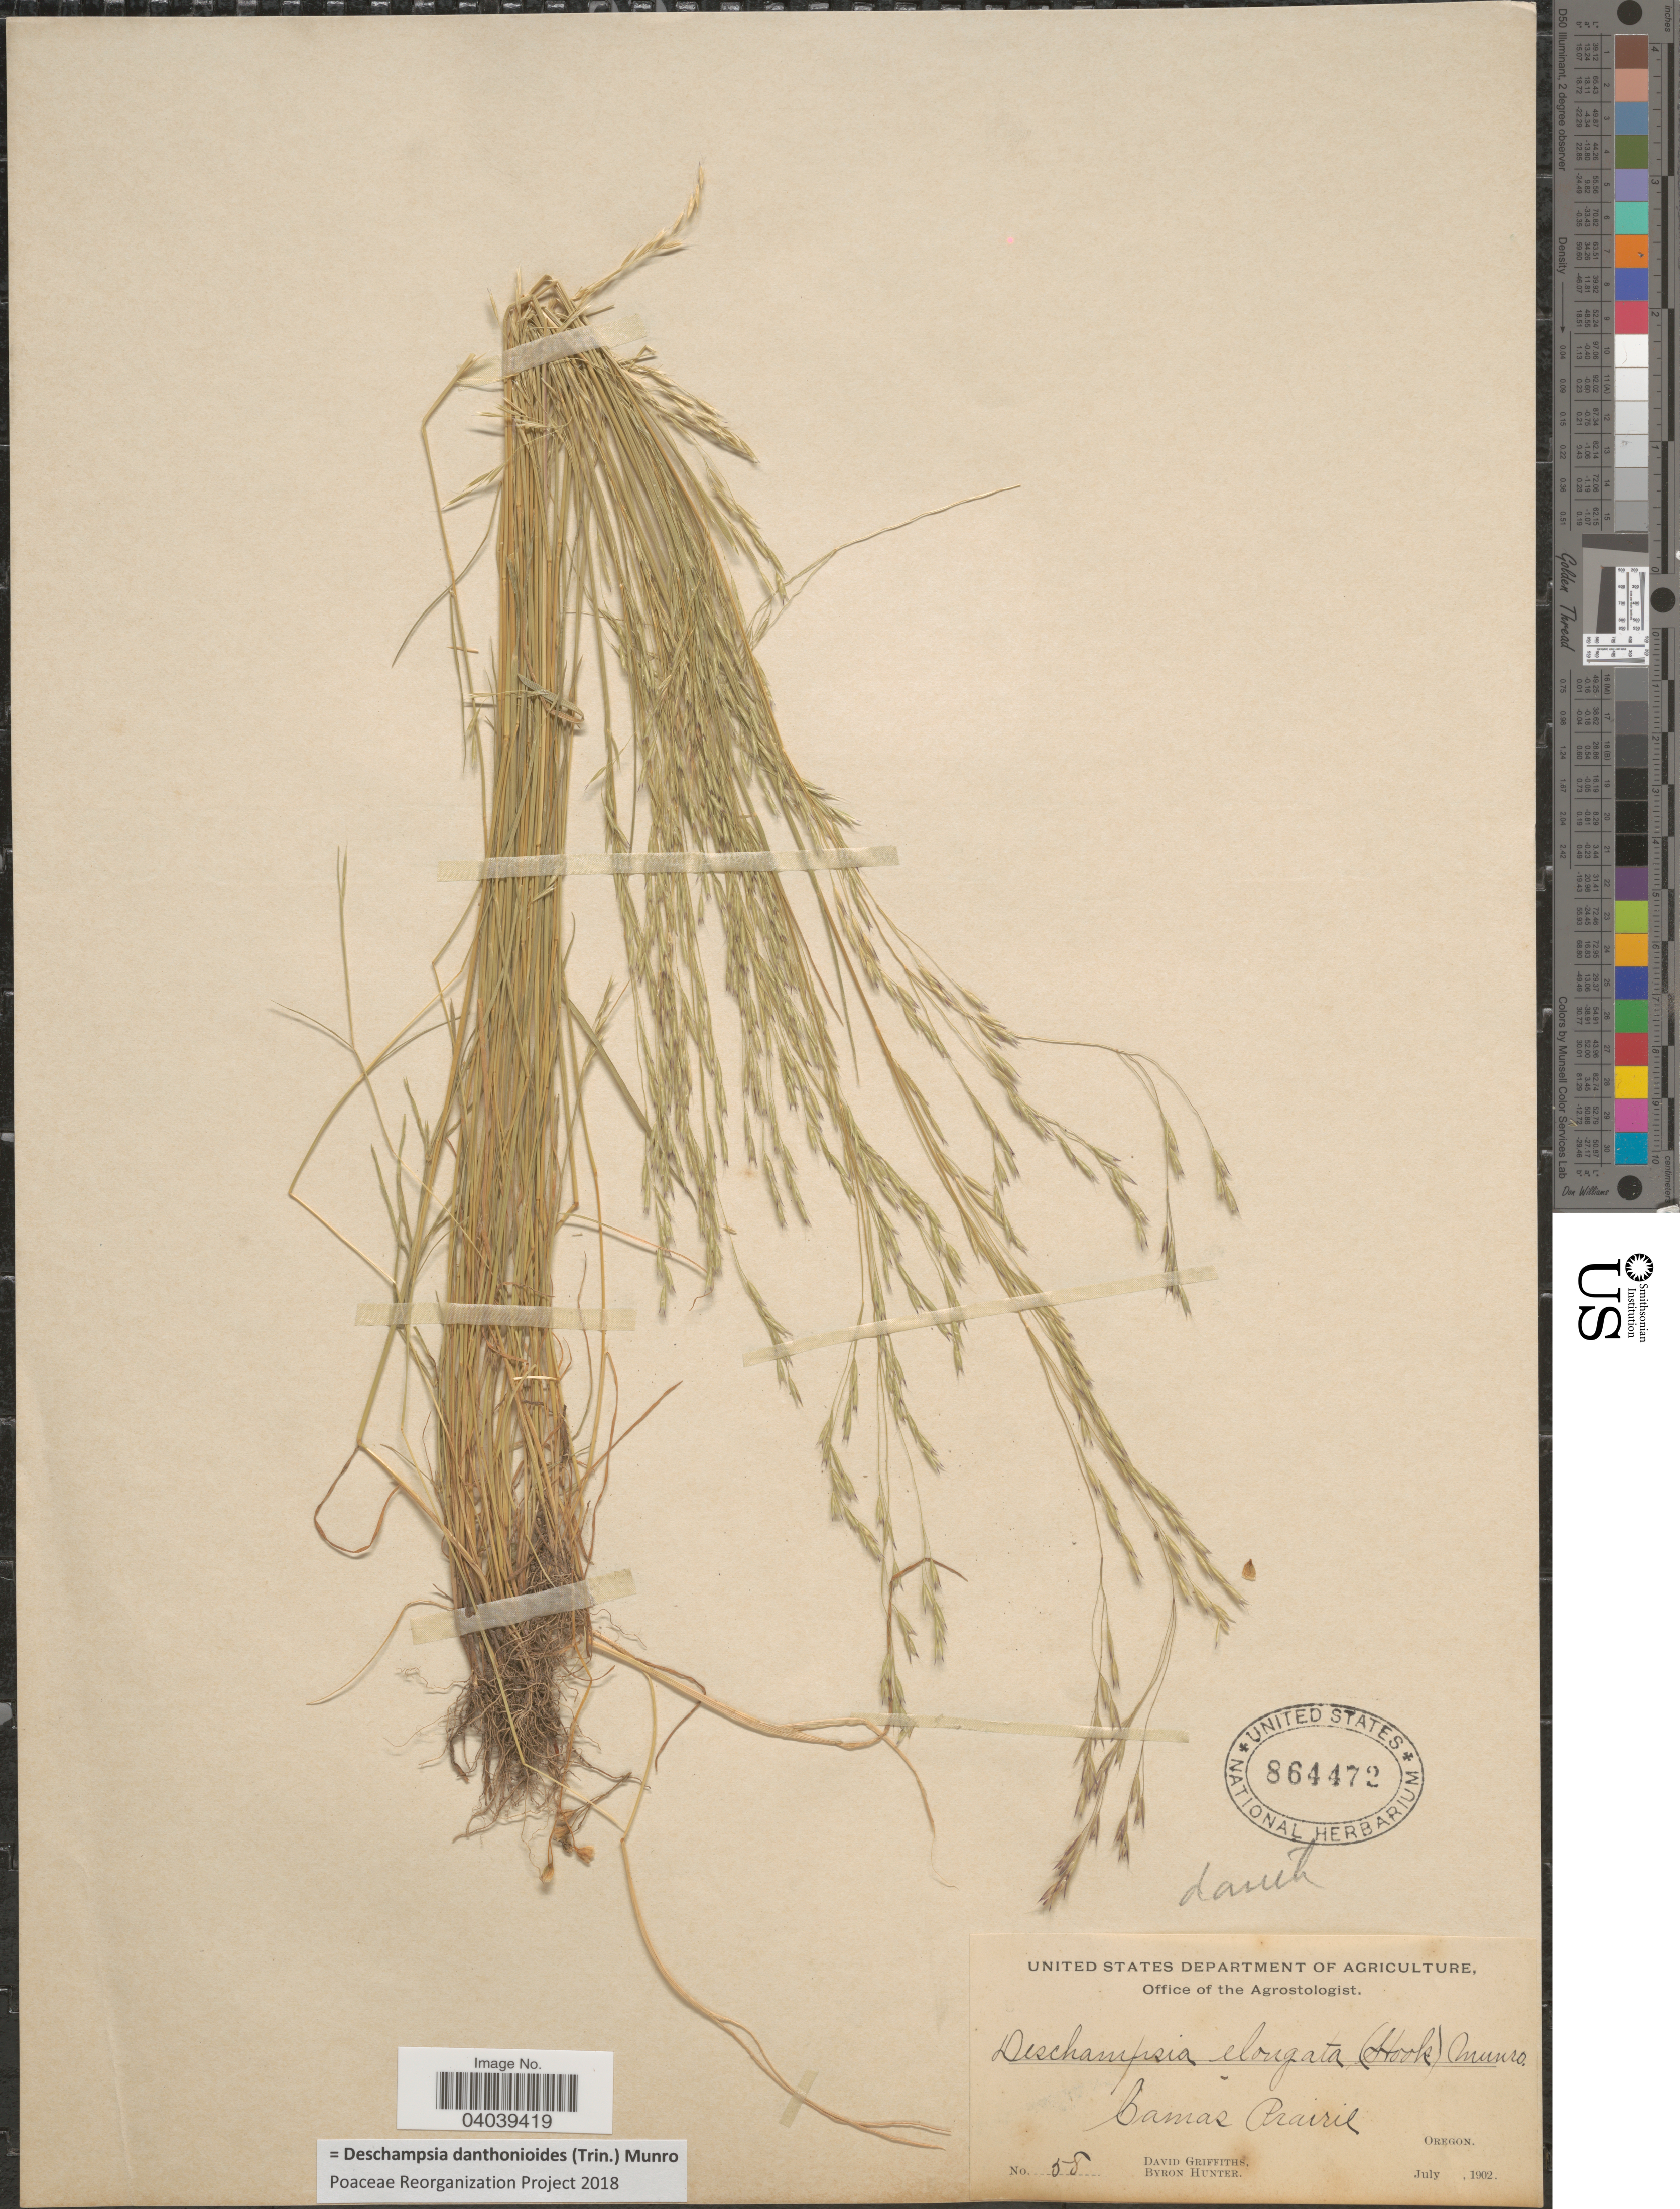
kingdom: Plantae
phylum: Tracheophyta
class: Liliopsida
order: Poales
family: Poaceae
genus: Deschampsia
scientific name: Deschampsia danthonioides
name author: (Trin.) Munro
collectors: D. Griffiths & B. Hunter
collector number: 58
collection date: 1902-07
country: United States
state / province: Oregon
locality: Camas Prairie.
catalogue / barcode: US 864472